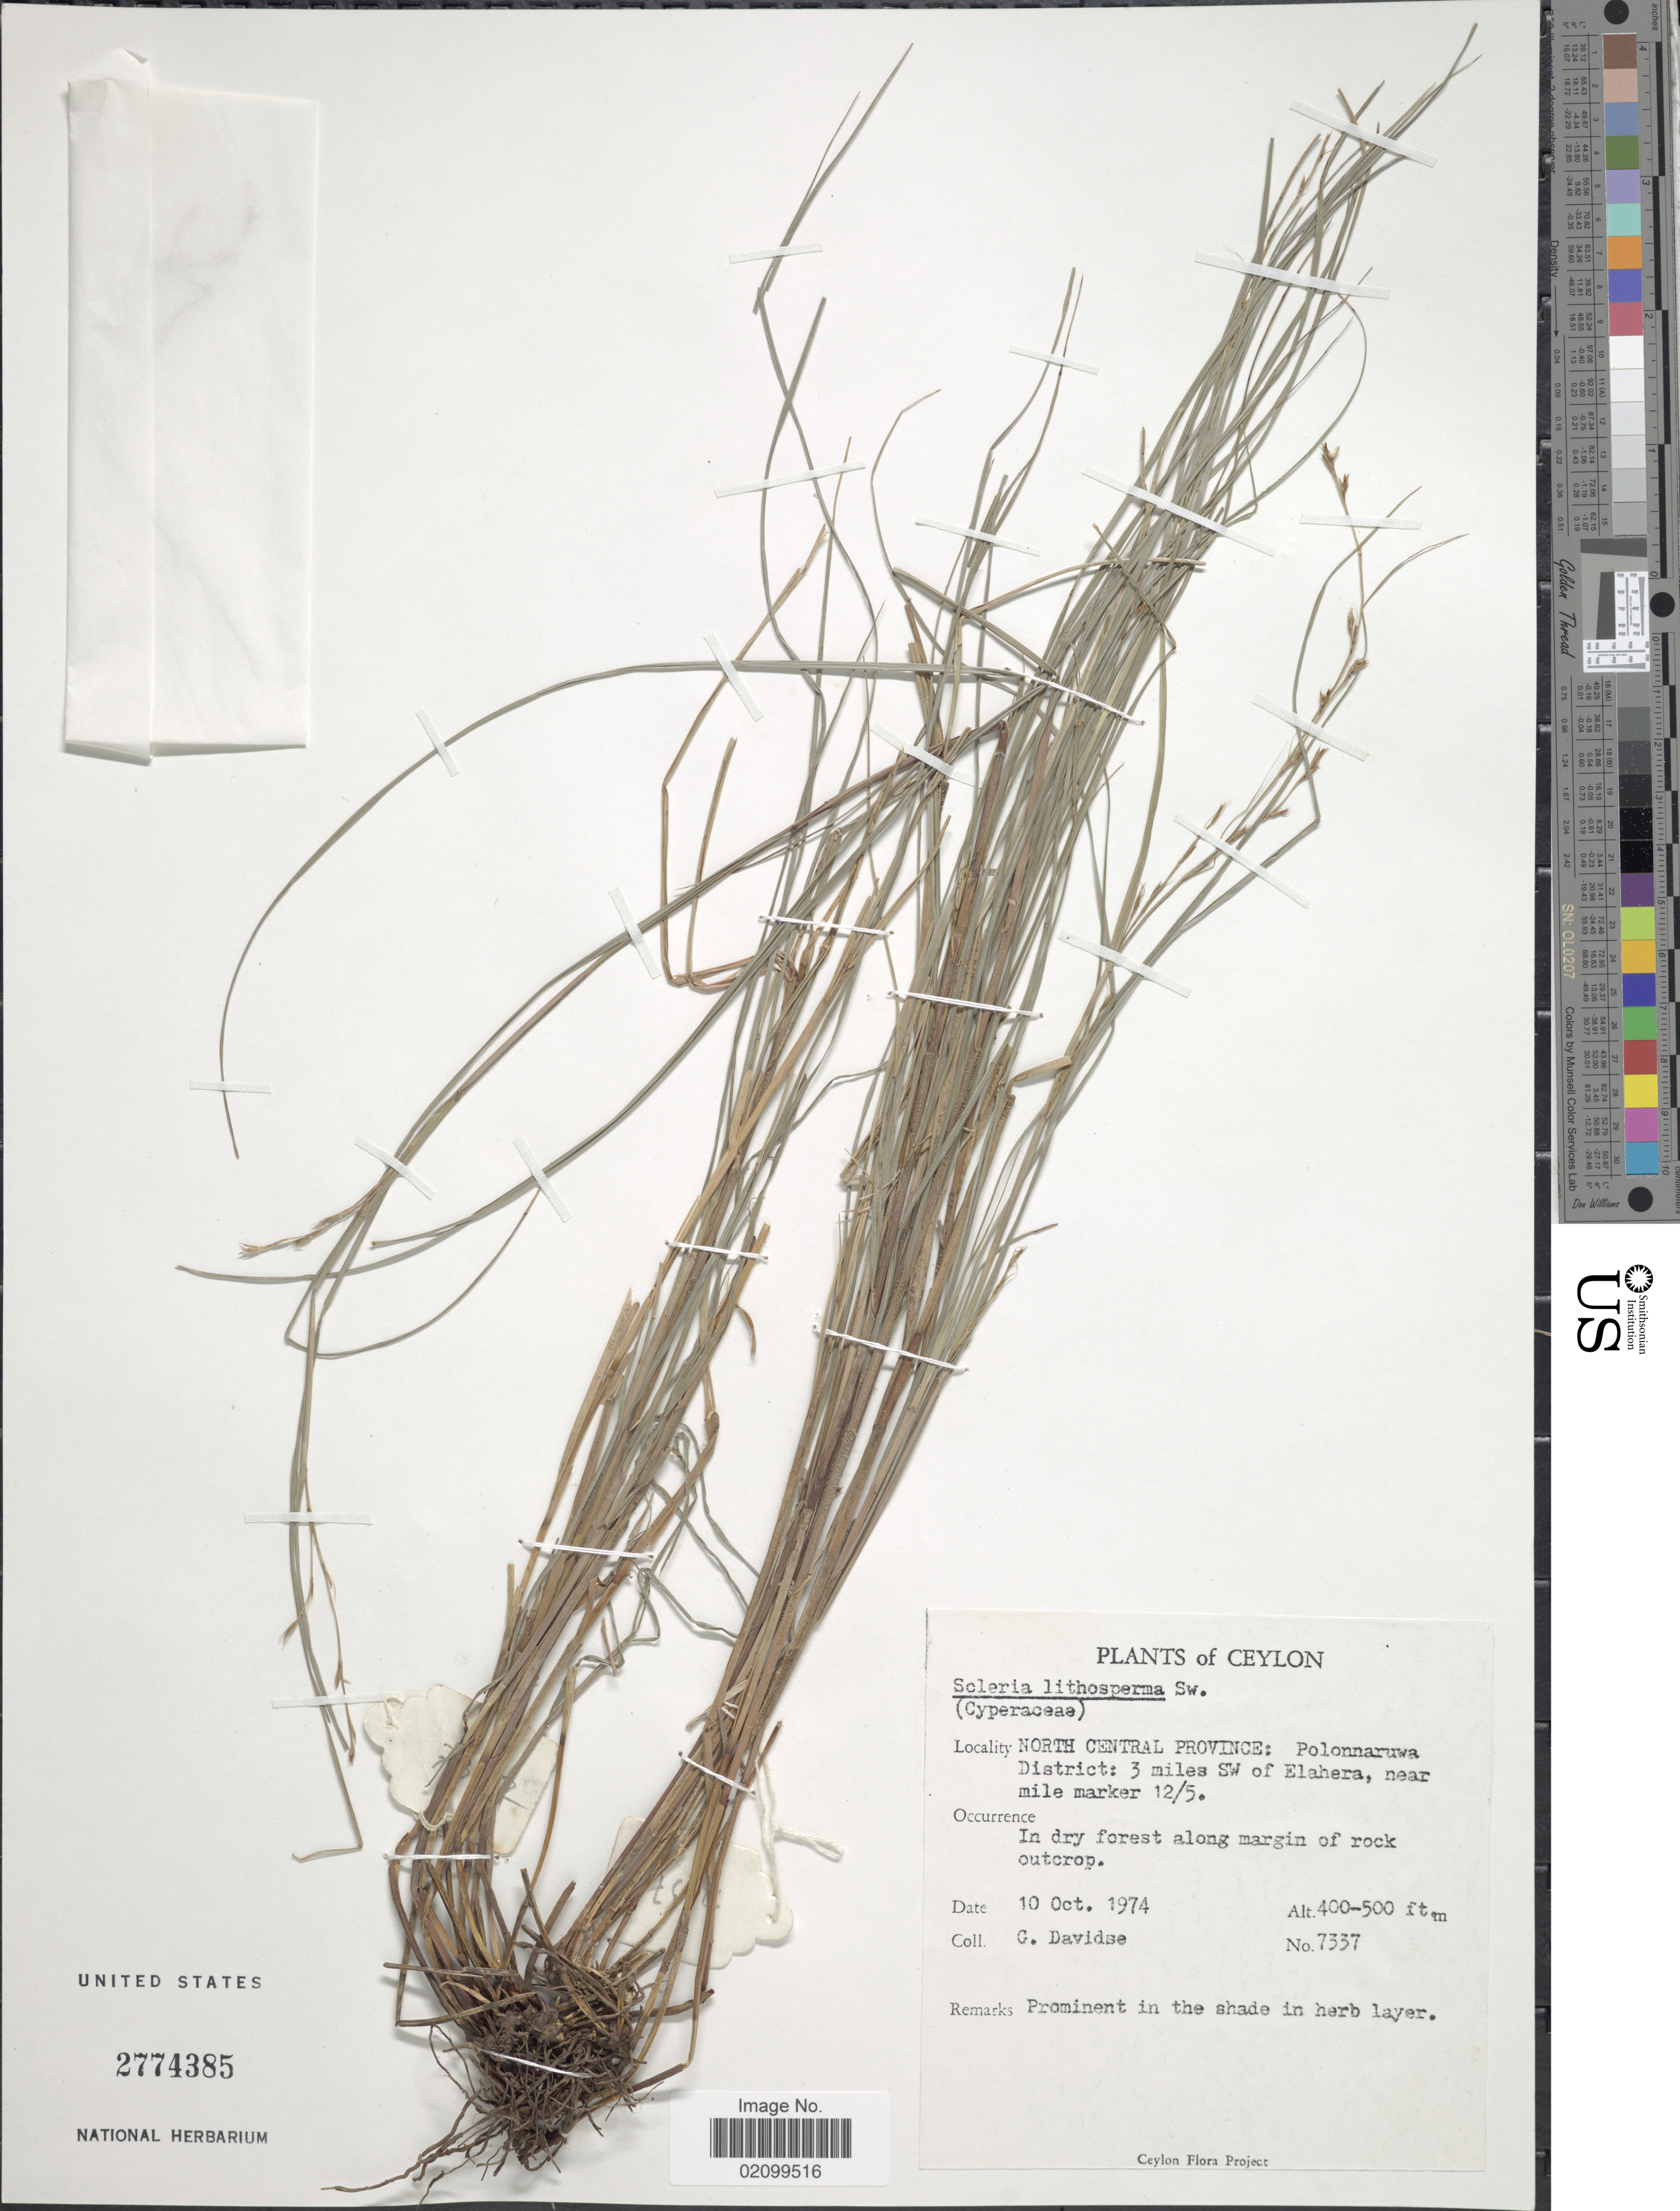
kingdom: Plantae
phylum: Tracheophyta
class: Liliopsida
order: Poales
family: Cyperaceae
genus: Scleria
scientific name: Scleria lithosperma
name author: (L.) Sw.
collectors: G. Davidse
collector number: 7337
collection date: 1974-10-10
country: Sri Lanka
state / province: North Central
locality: Ceylon. North Central Province: Polonnaruwa District: 3 miles SW of Elahera, near mile marker 12/5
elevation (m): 122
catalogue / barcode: US 2774385